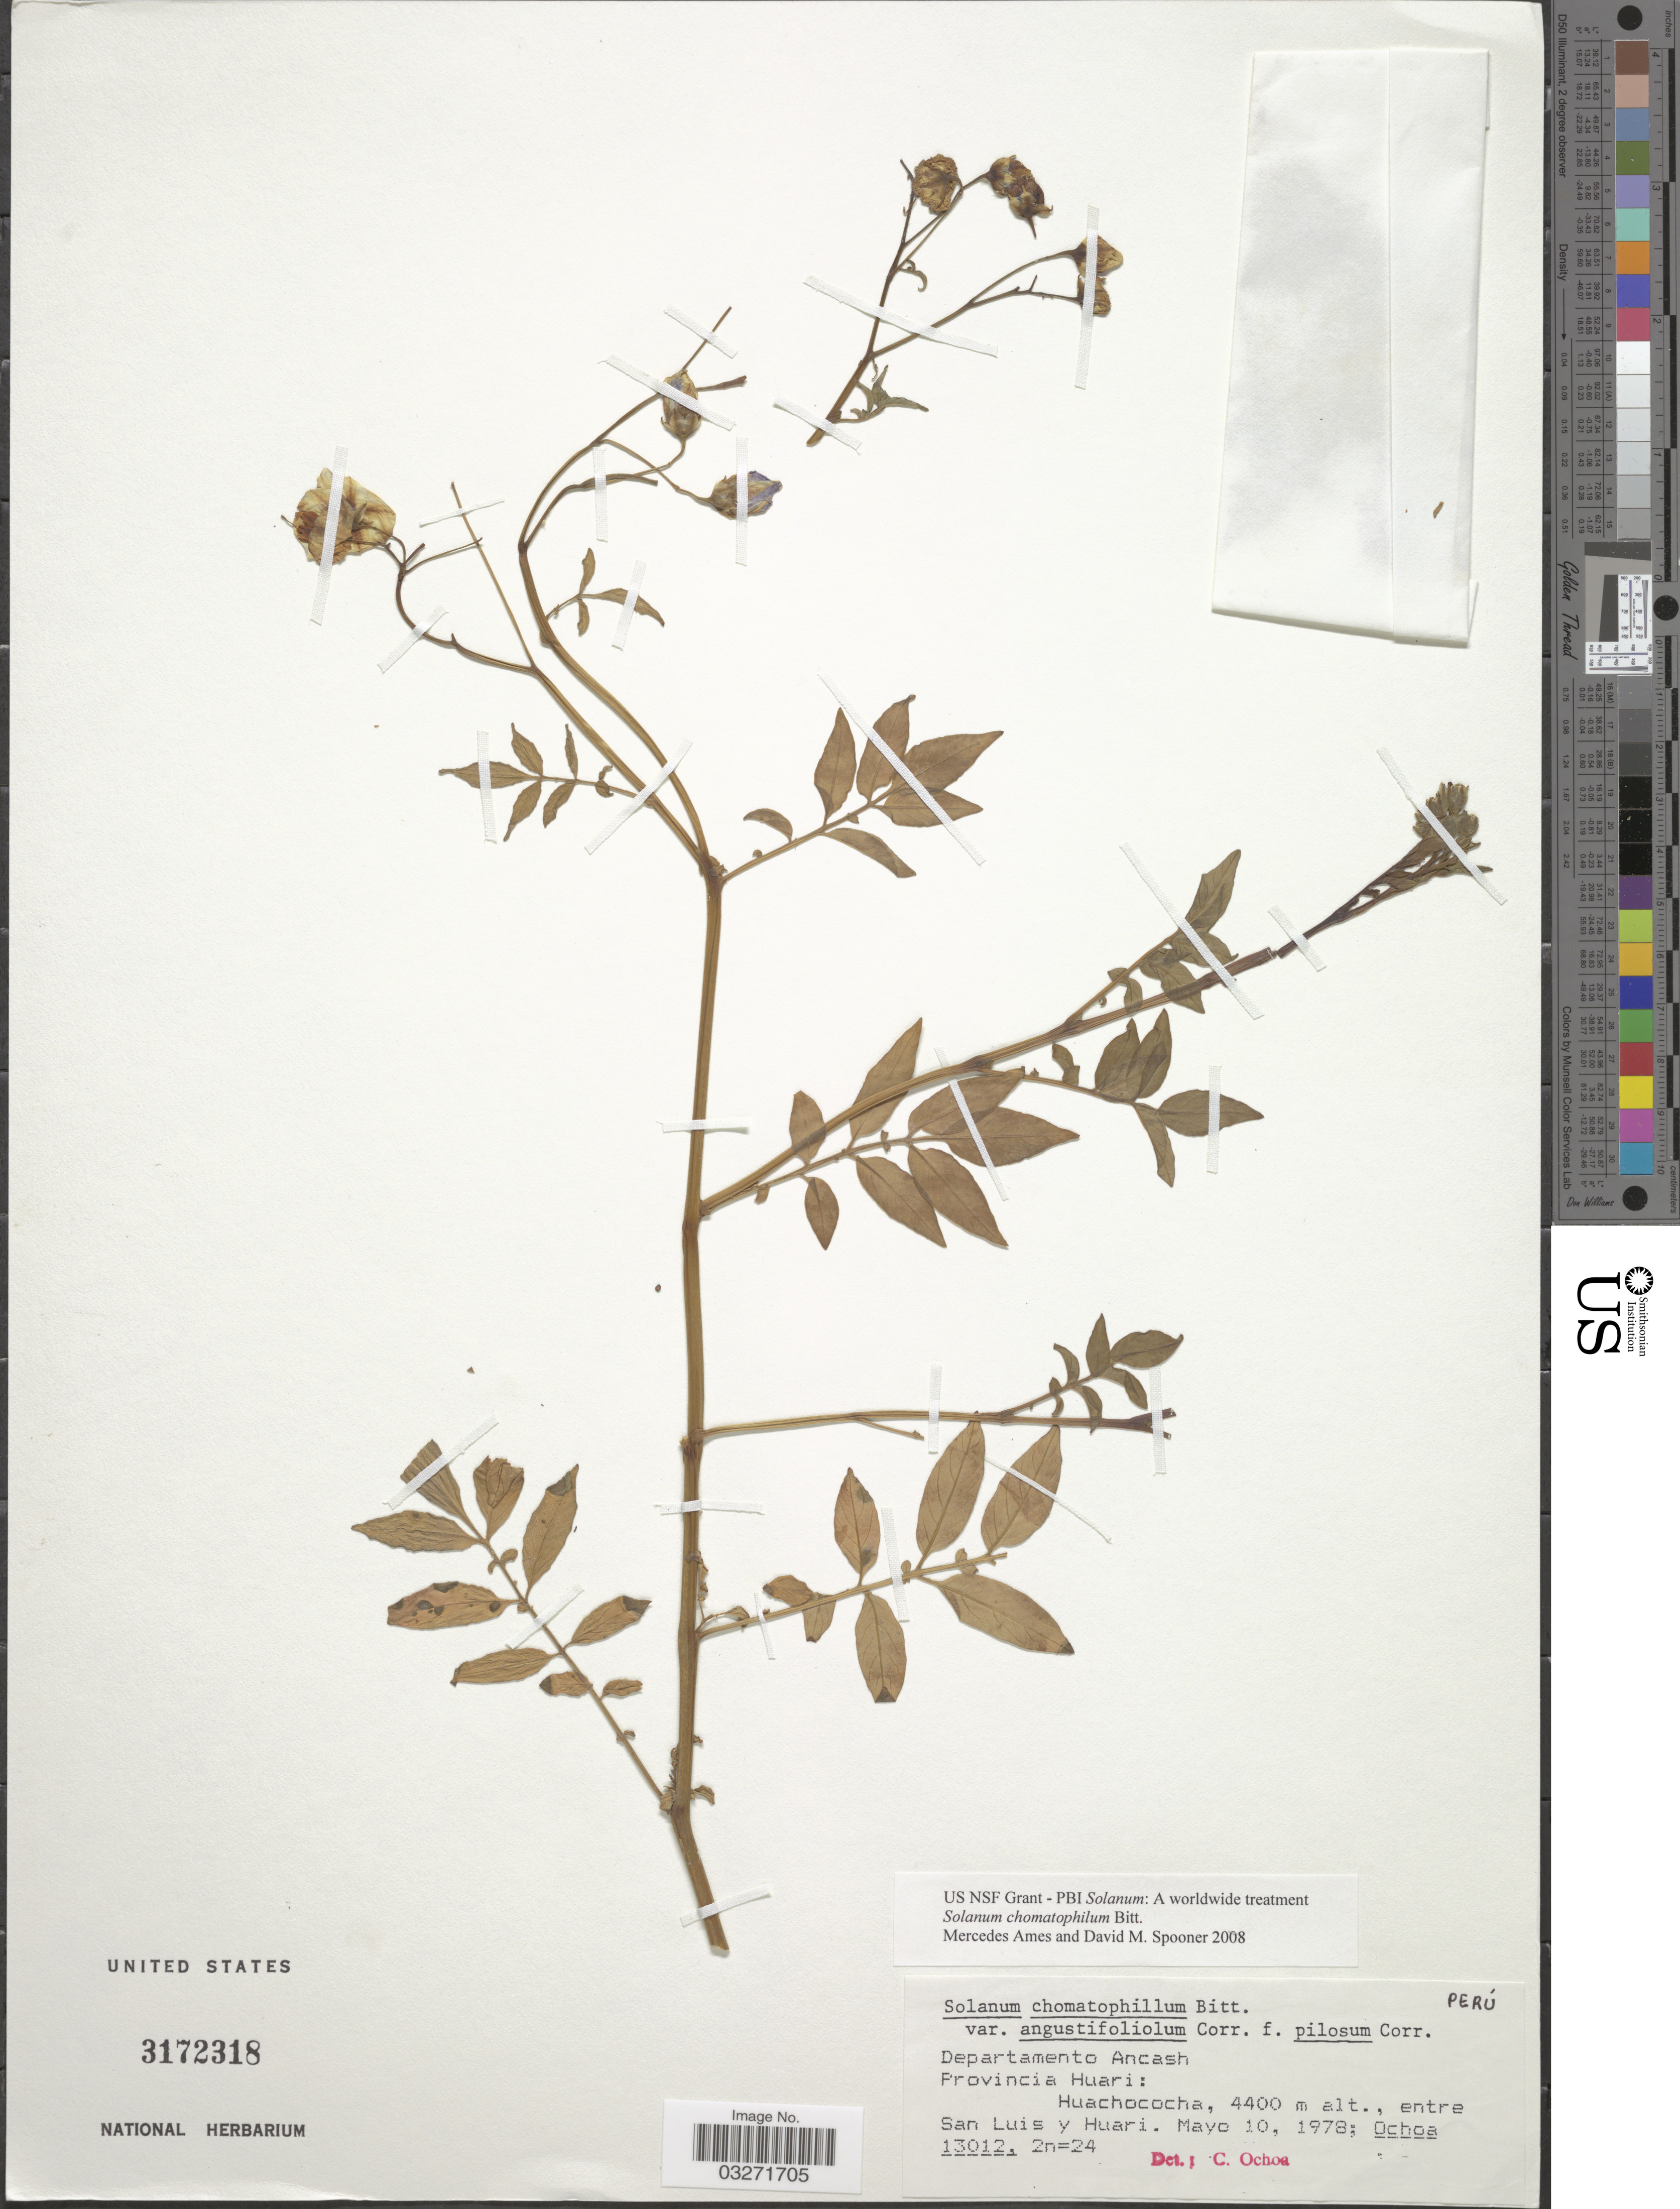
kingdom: Plantae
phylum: Tracheophyta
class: Magnoliopsida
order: Solanales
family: Solanaceae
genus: Solanum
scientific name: Solanum chomatophilum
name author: Bitter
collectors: -. Ochoa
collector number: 13012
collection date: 1978-05-10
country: Peru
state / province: Ancash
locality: Departamento Ancash. Provincia Huari: Huachococha, entre San Luis y Huari.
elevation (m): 4400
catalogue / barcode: US 3172318